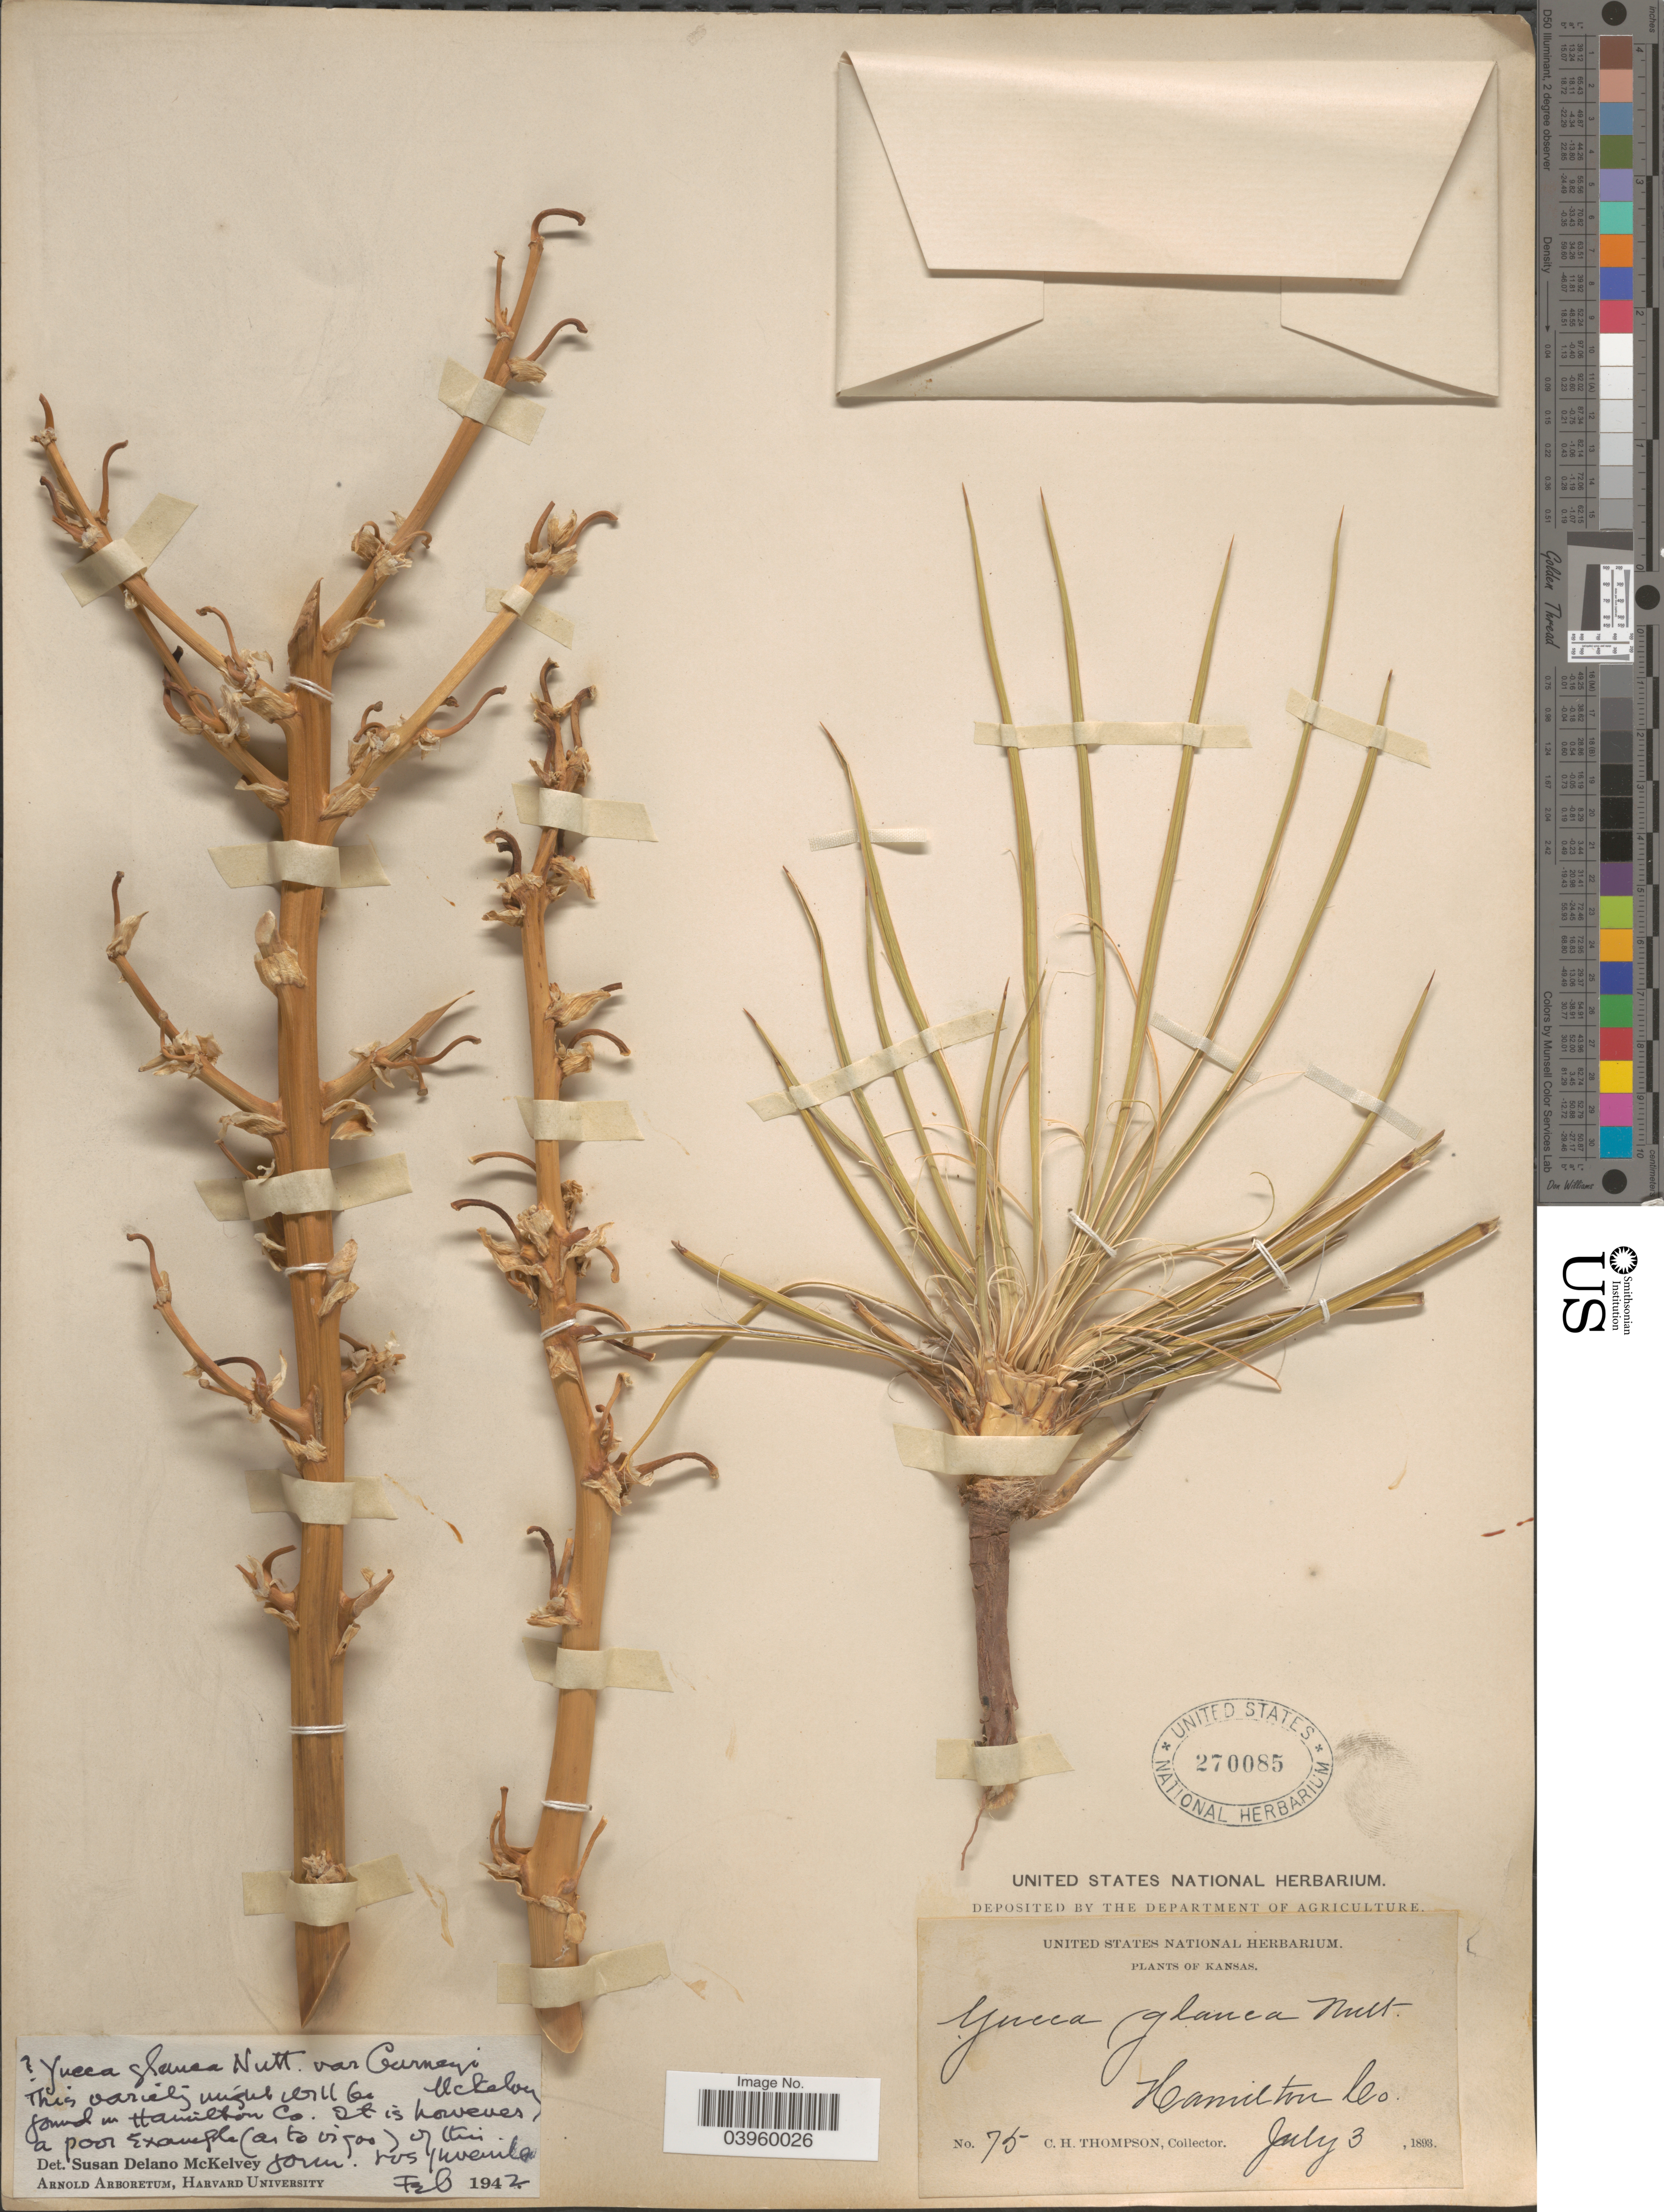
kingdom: Plantae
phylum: Tracheophyta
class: Liliopsida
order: Asparagales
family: Asparagaceae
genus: Yucca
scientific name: Yucca glauca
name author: Nutt.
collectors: C. H. Thompson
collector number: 75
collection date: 1893-07-03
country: United States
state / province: Kansas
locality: Hamilton Co.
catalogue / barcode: US 270085